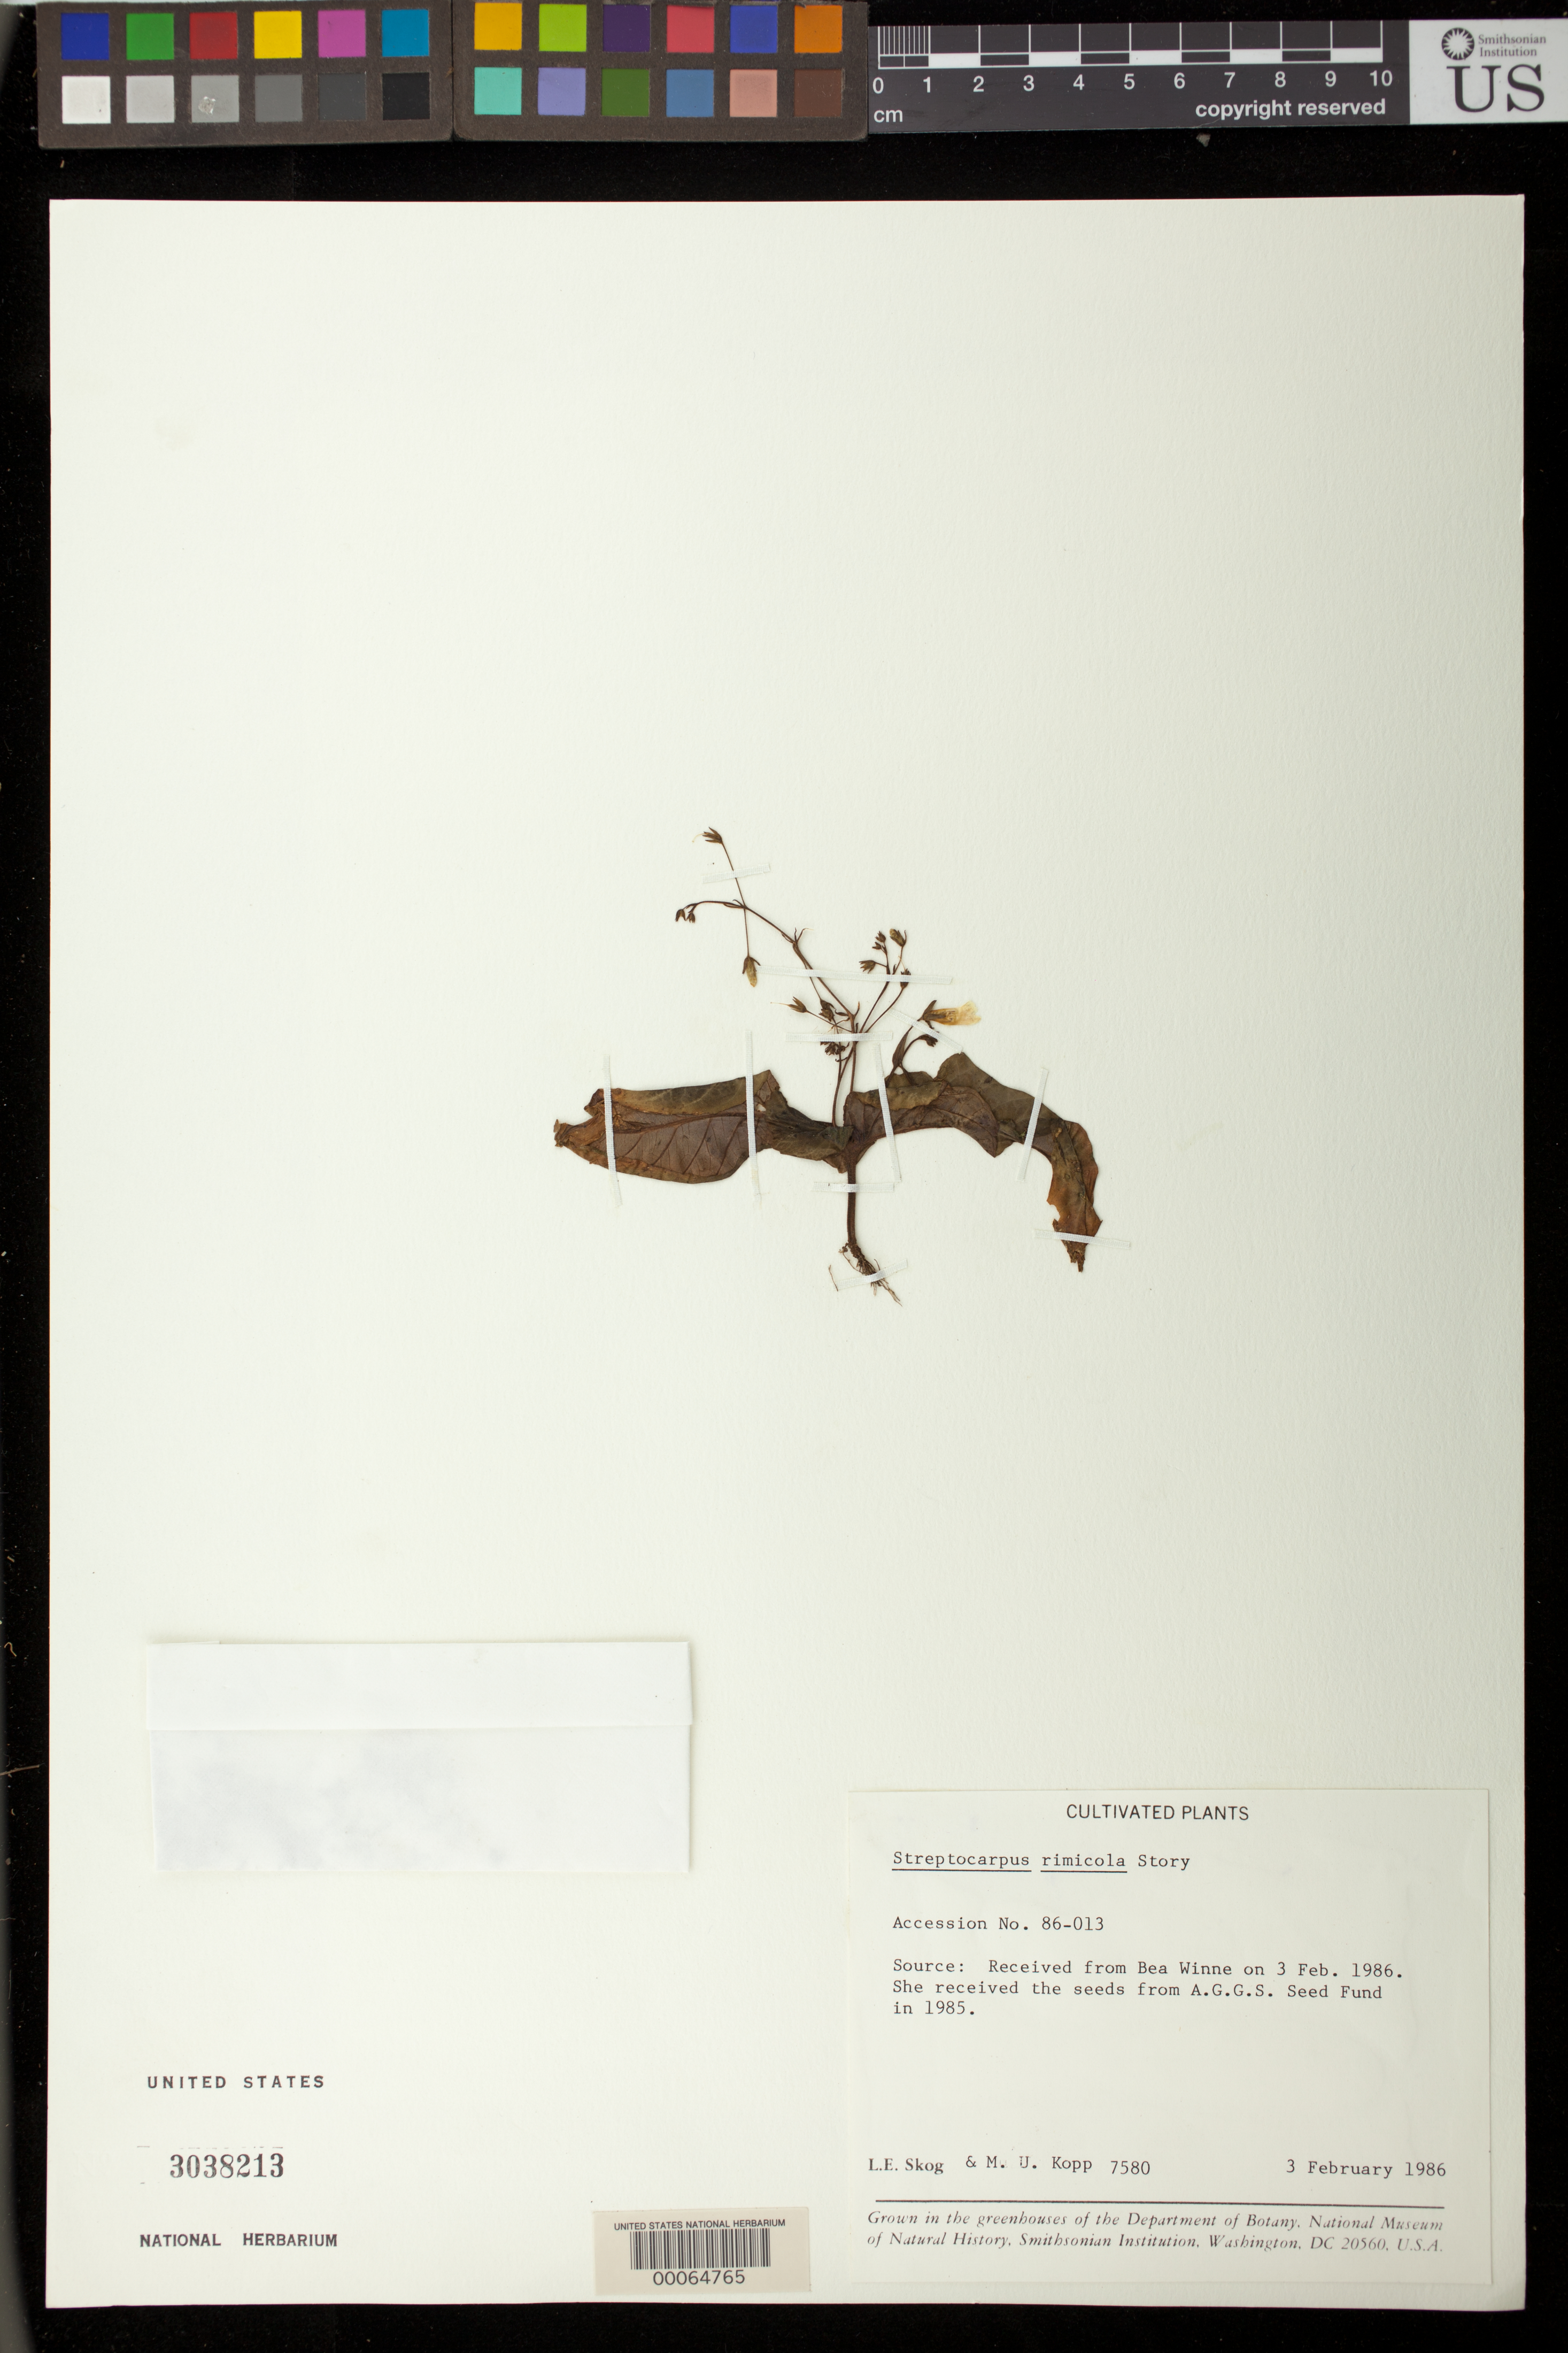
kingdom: Plantae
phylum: Tracheophyta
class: Magnoliopsida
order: Lamiales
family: Gesneriaceae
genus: Streptocarpus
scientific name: Streptocarpus rimicola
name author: Story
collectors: L. E. Skog & M. U. Kopp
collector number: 7580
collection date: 1986-02-03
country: United States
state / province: District Of Columbia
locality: Greenhous of Department of Botany, National Museum of Natural History, Smithsonian Institution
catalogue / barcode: US 3038213